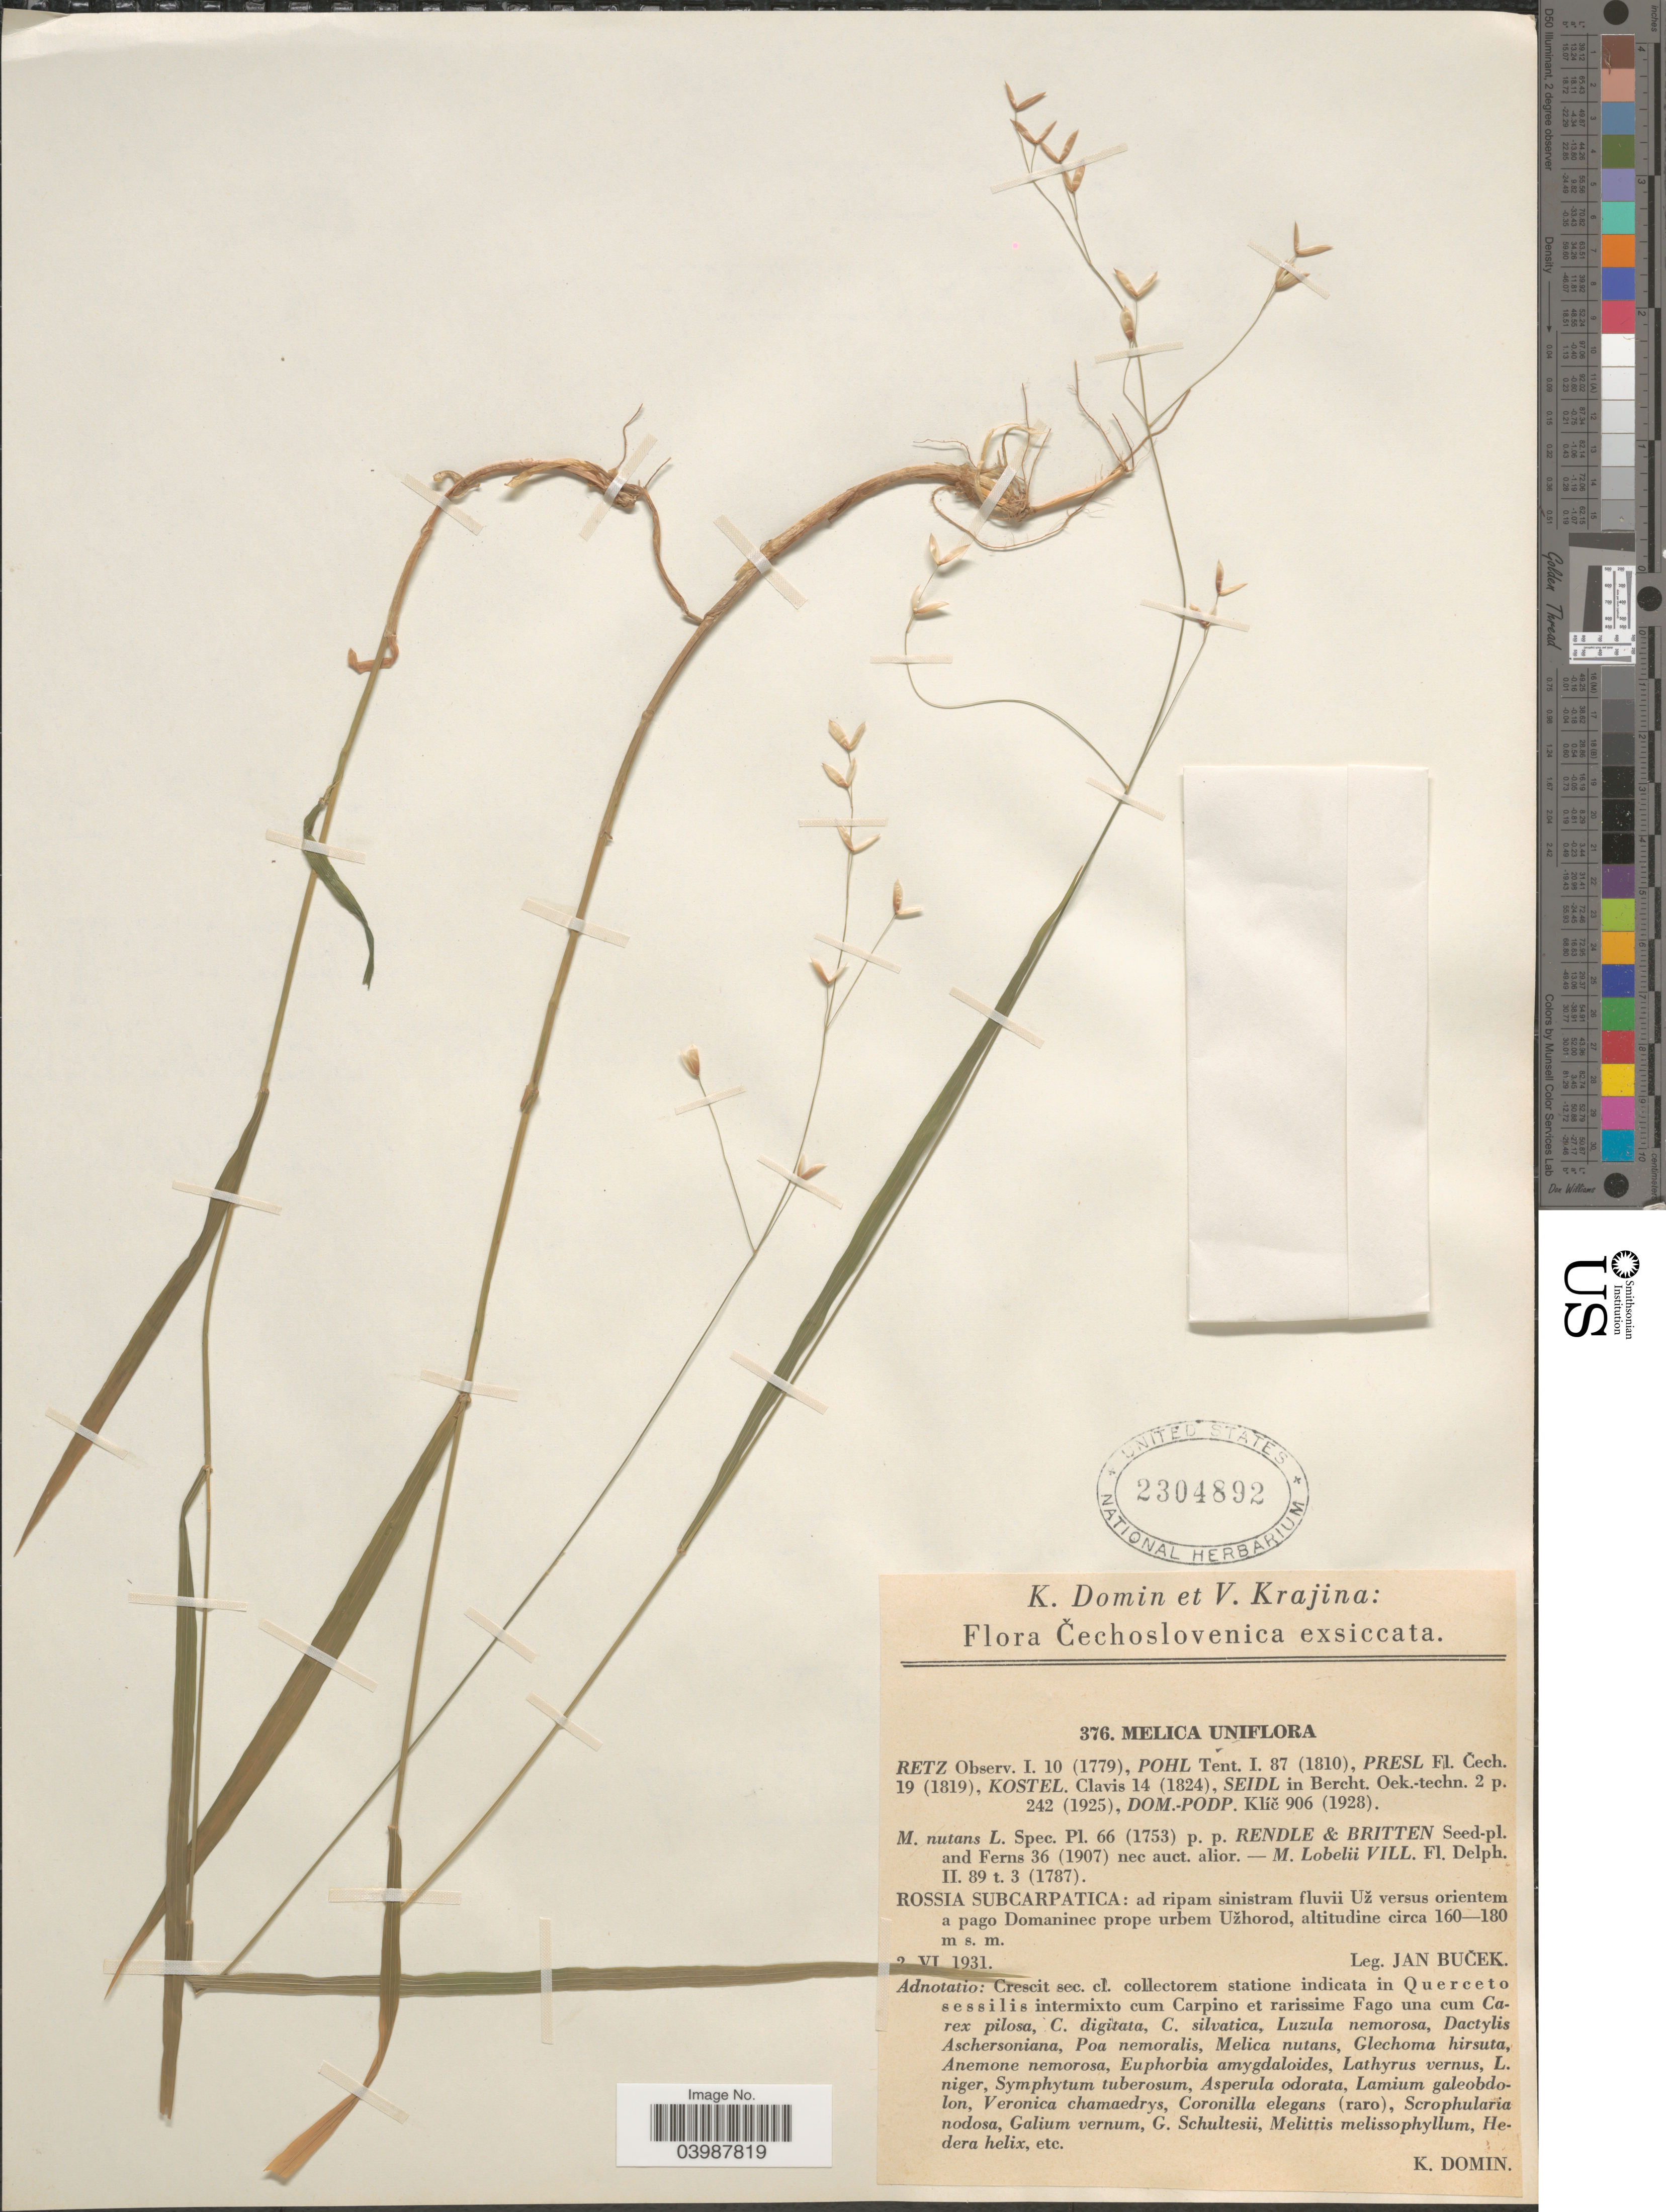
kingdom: Plantae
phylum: Tracheophyta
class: Liliopsida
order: Poales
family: Poaceae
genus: Melica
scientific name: Melica uniflora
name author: Retz.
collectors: J. Bucek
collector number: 376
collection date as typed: ! VI 1931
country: Ukraine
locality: Čechoslovenica. Rossia Subcarpatica: ad ripam sinistram fluvii Už versus orientem a pago Domaninee prope urbem Užhorod.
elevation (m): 160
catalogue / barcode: US 2304892